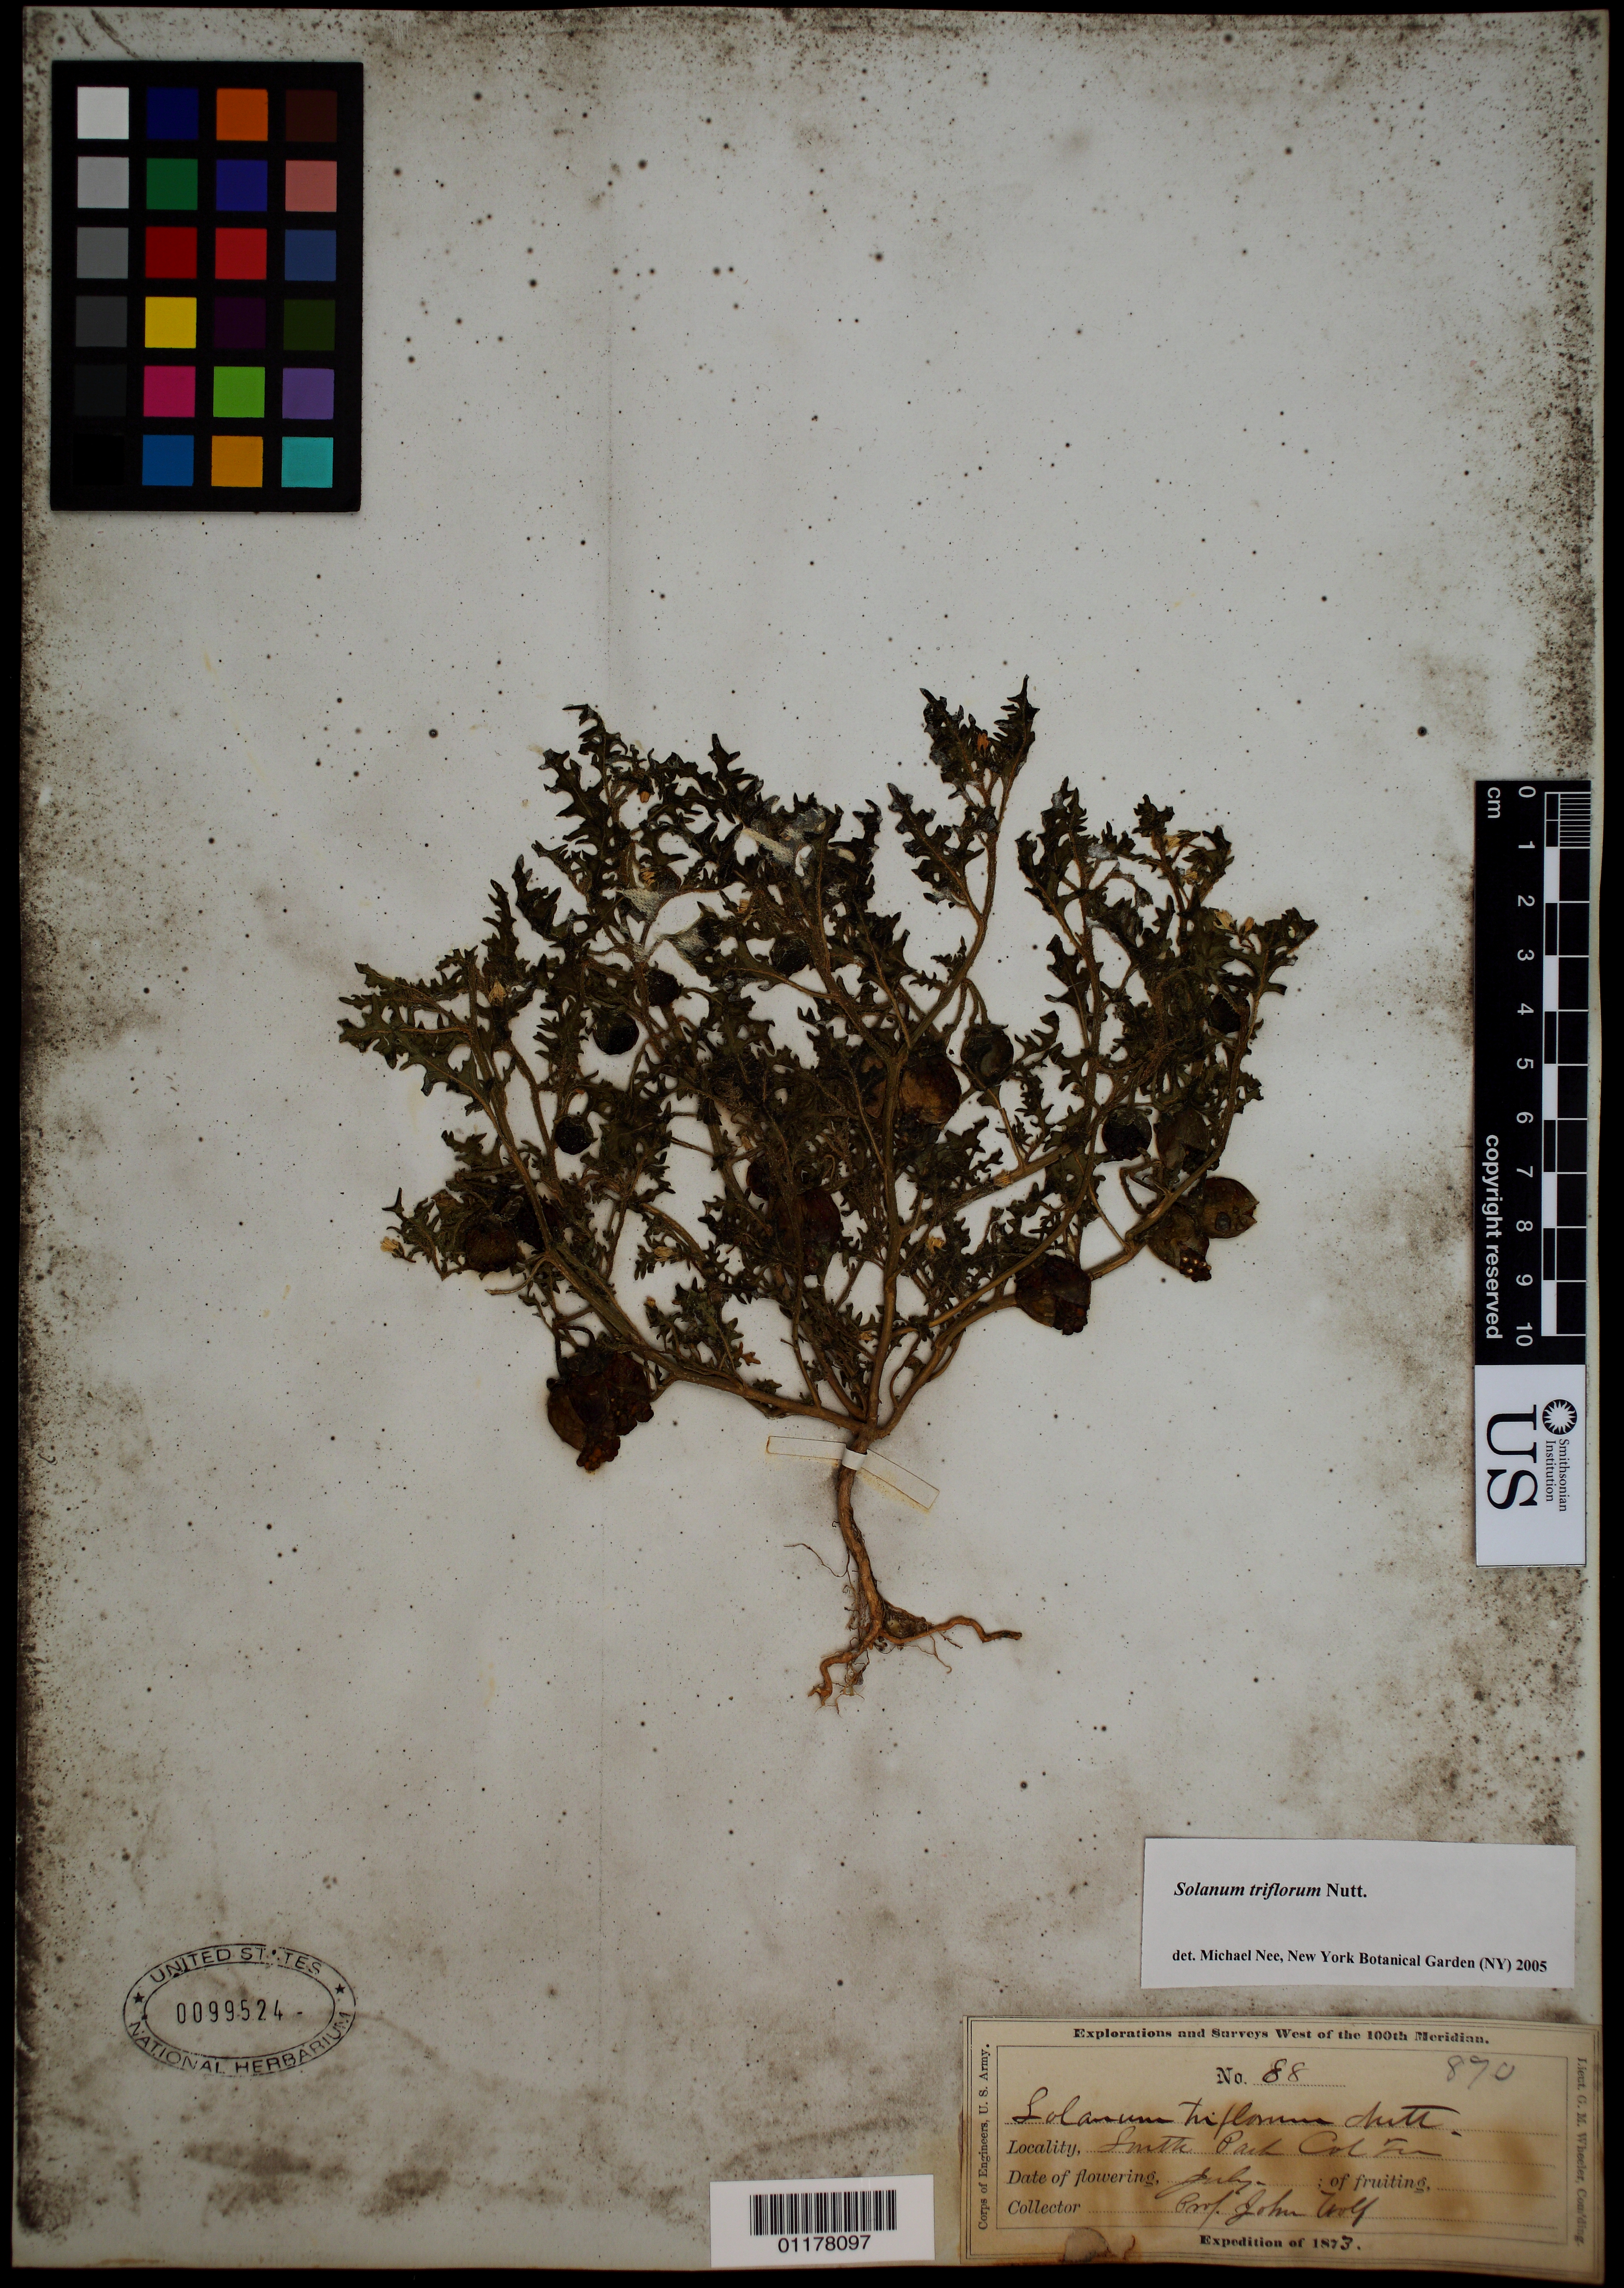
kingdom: Plantae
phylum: Tracheophyta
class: Magnoliopsida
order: Solanales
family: Solanaceae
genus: Solanum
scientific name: Solanum triflorum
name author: Nutt.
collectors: J. Wolf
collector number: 88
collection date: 1873-07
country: United States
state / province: Colorado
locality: South Park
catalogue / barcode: US 99524